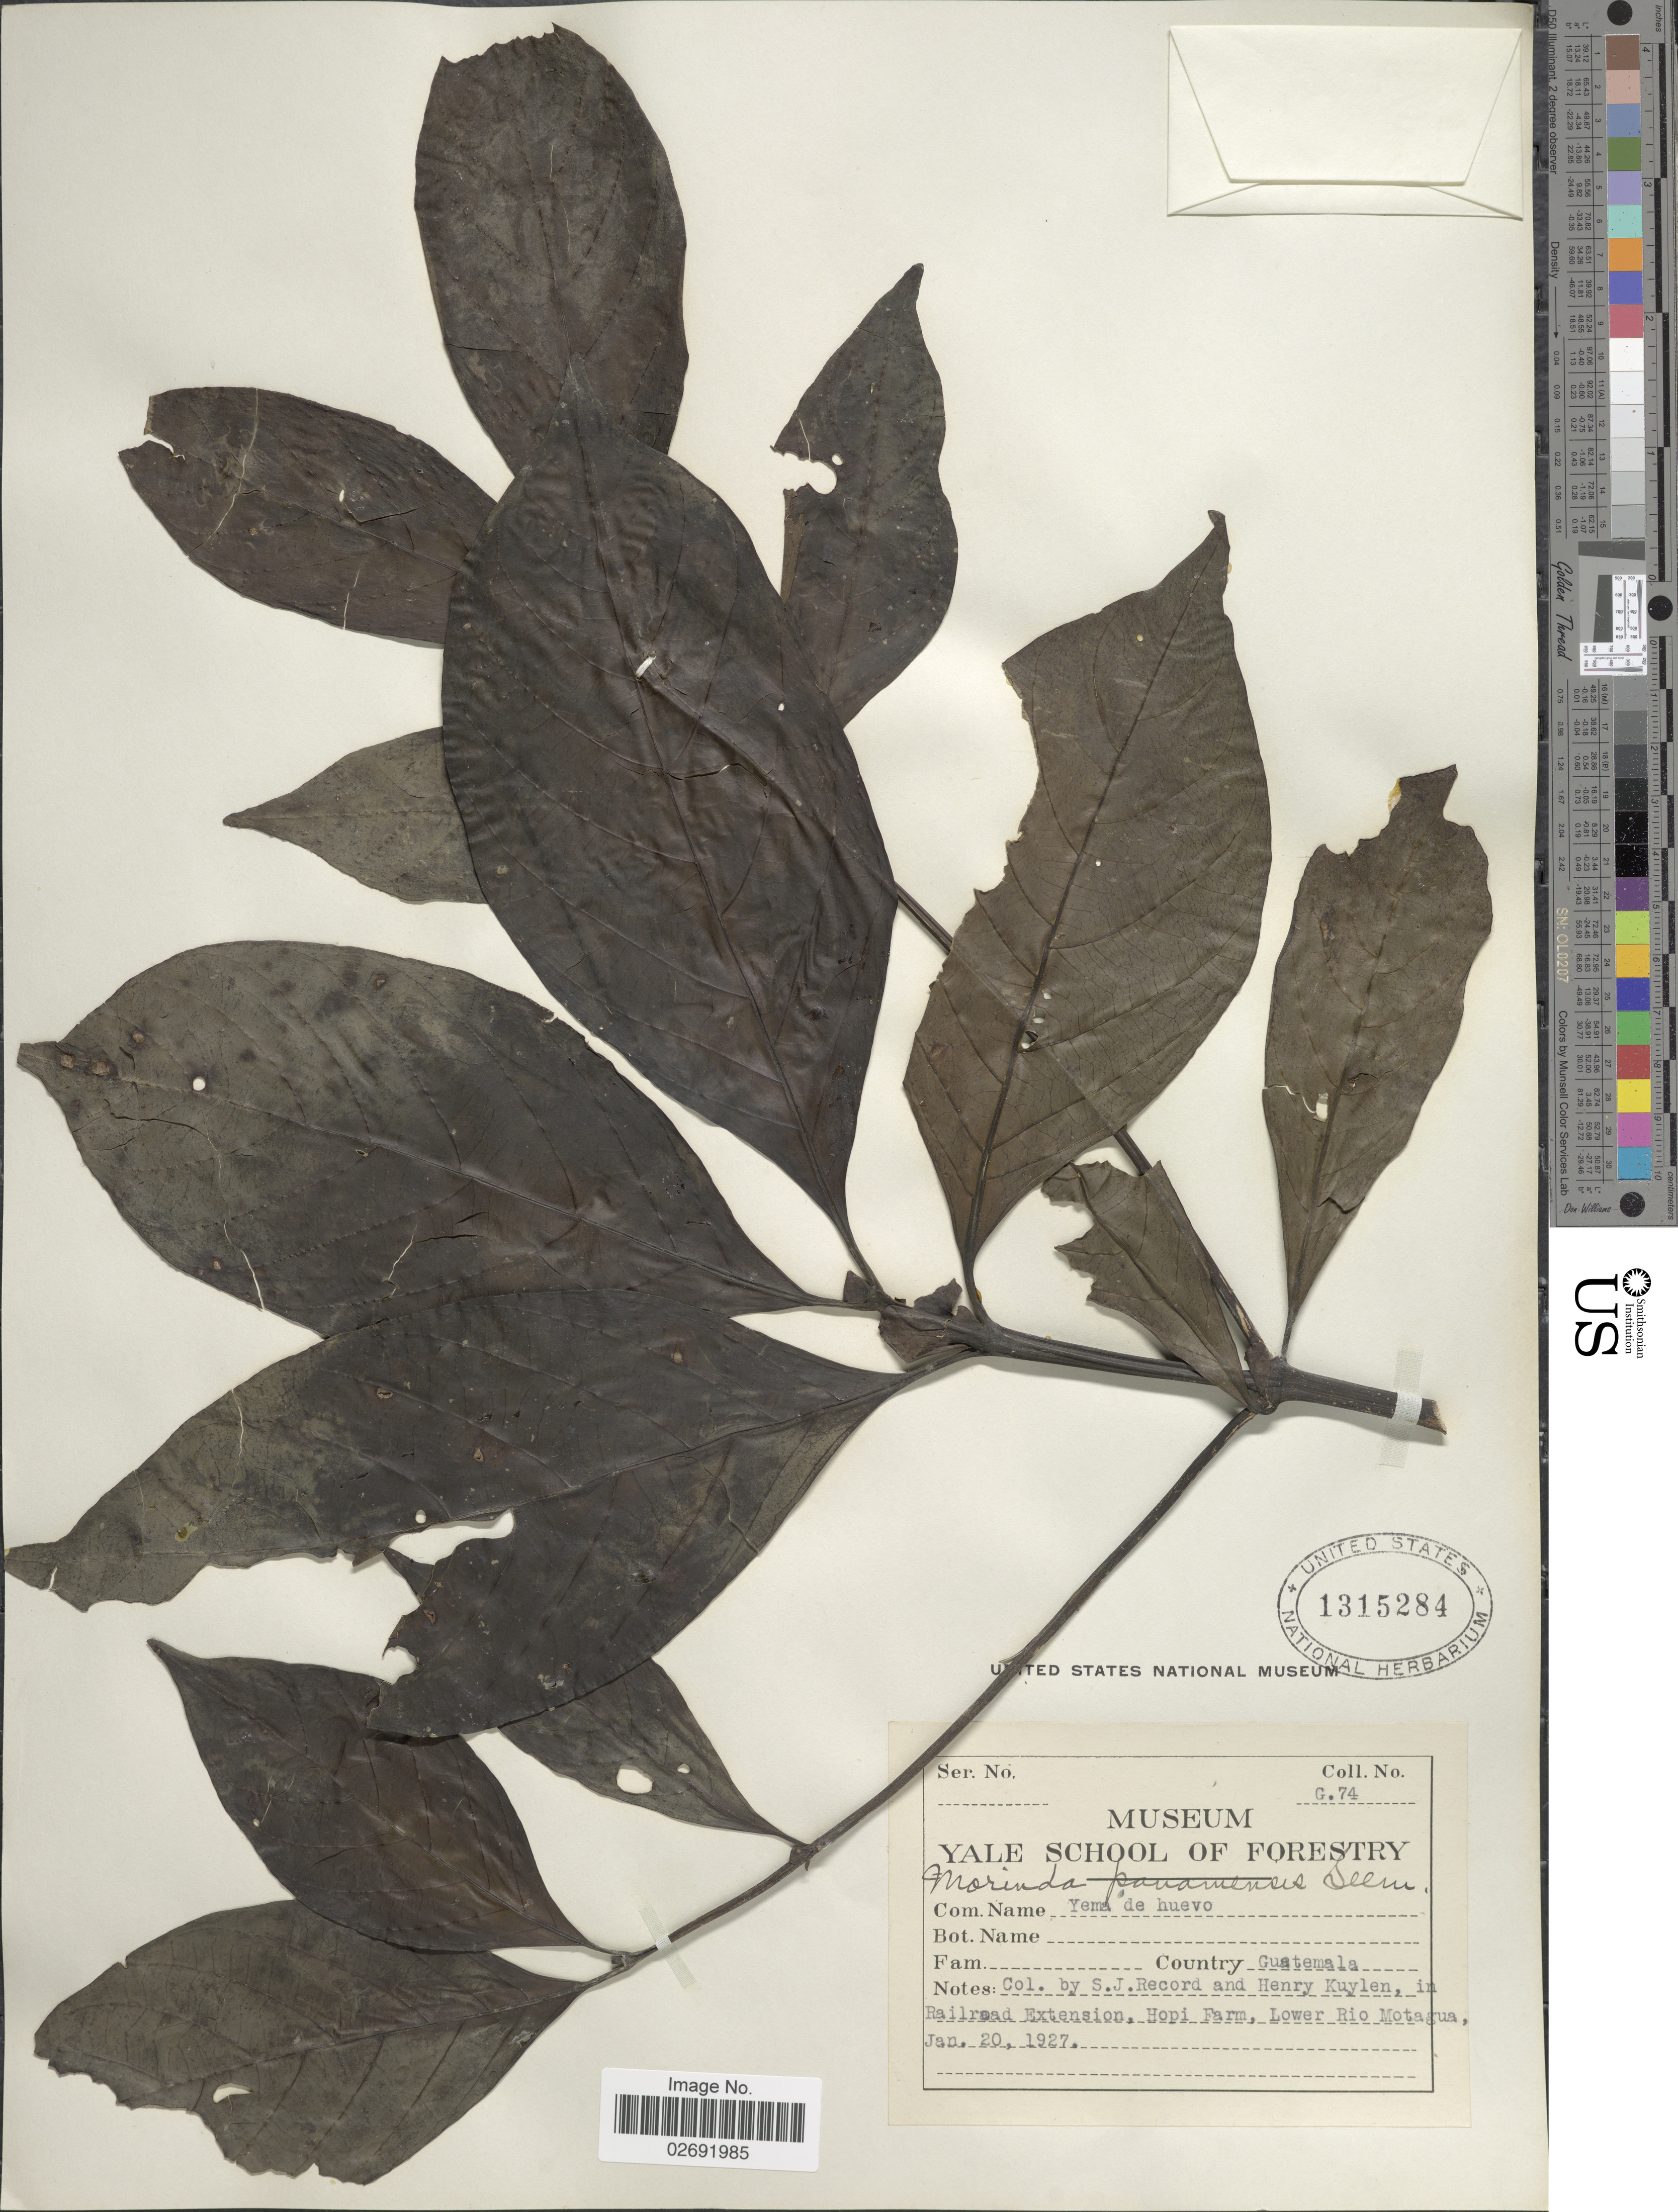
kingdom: Plantae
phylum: Tracheophyta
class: Magnoliopsida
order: Gentianales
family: Rubiaceae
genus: Morinda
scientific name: Morinda panamensis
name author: Seem.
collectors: S. J. Record & H. Kuylen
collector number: G. 74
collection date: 1927-01-20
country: Guatemala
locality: In Railroad Extension, Hopi Farm, Lower Rio Motagua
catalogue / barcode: US 1315284